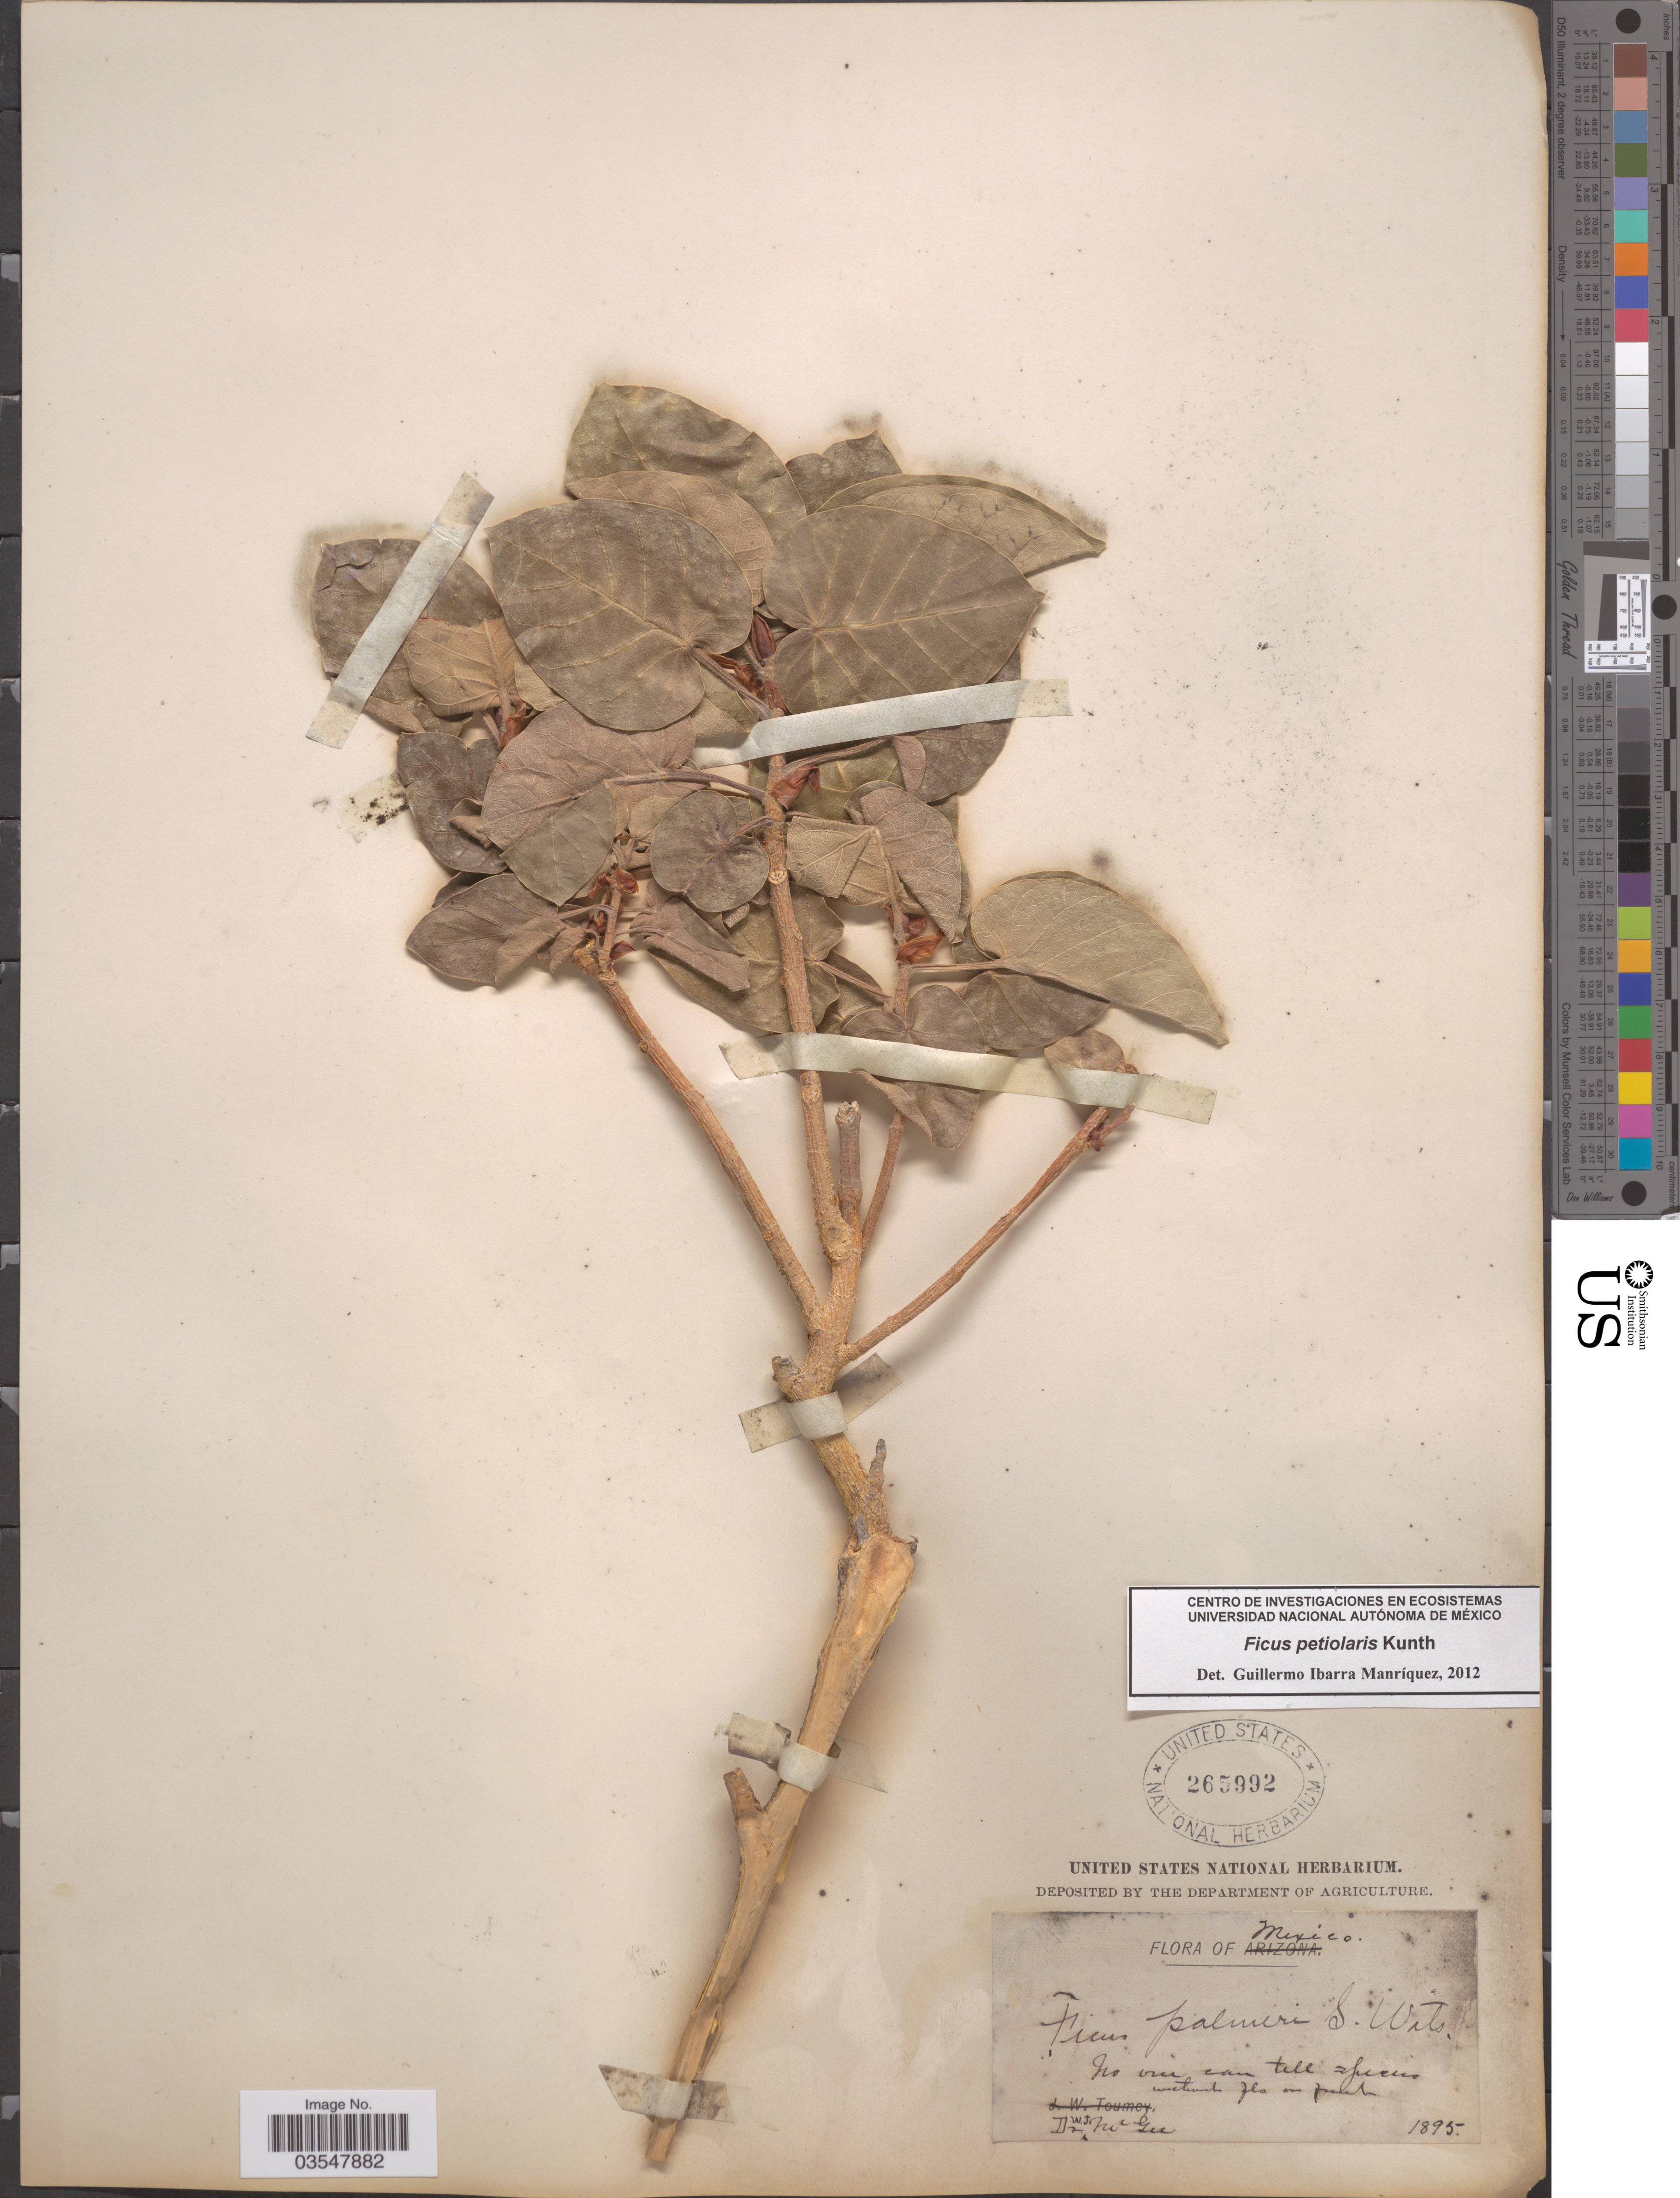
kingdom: Plantae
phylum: Tracheophyta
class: Magnoliopsida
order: Rosales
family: Moraceae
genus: Ficus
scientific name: Ficus petiolaris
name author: Kunth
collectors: W. Mcgee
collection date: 1895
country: Mexico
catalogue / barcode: US 265992